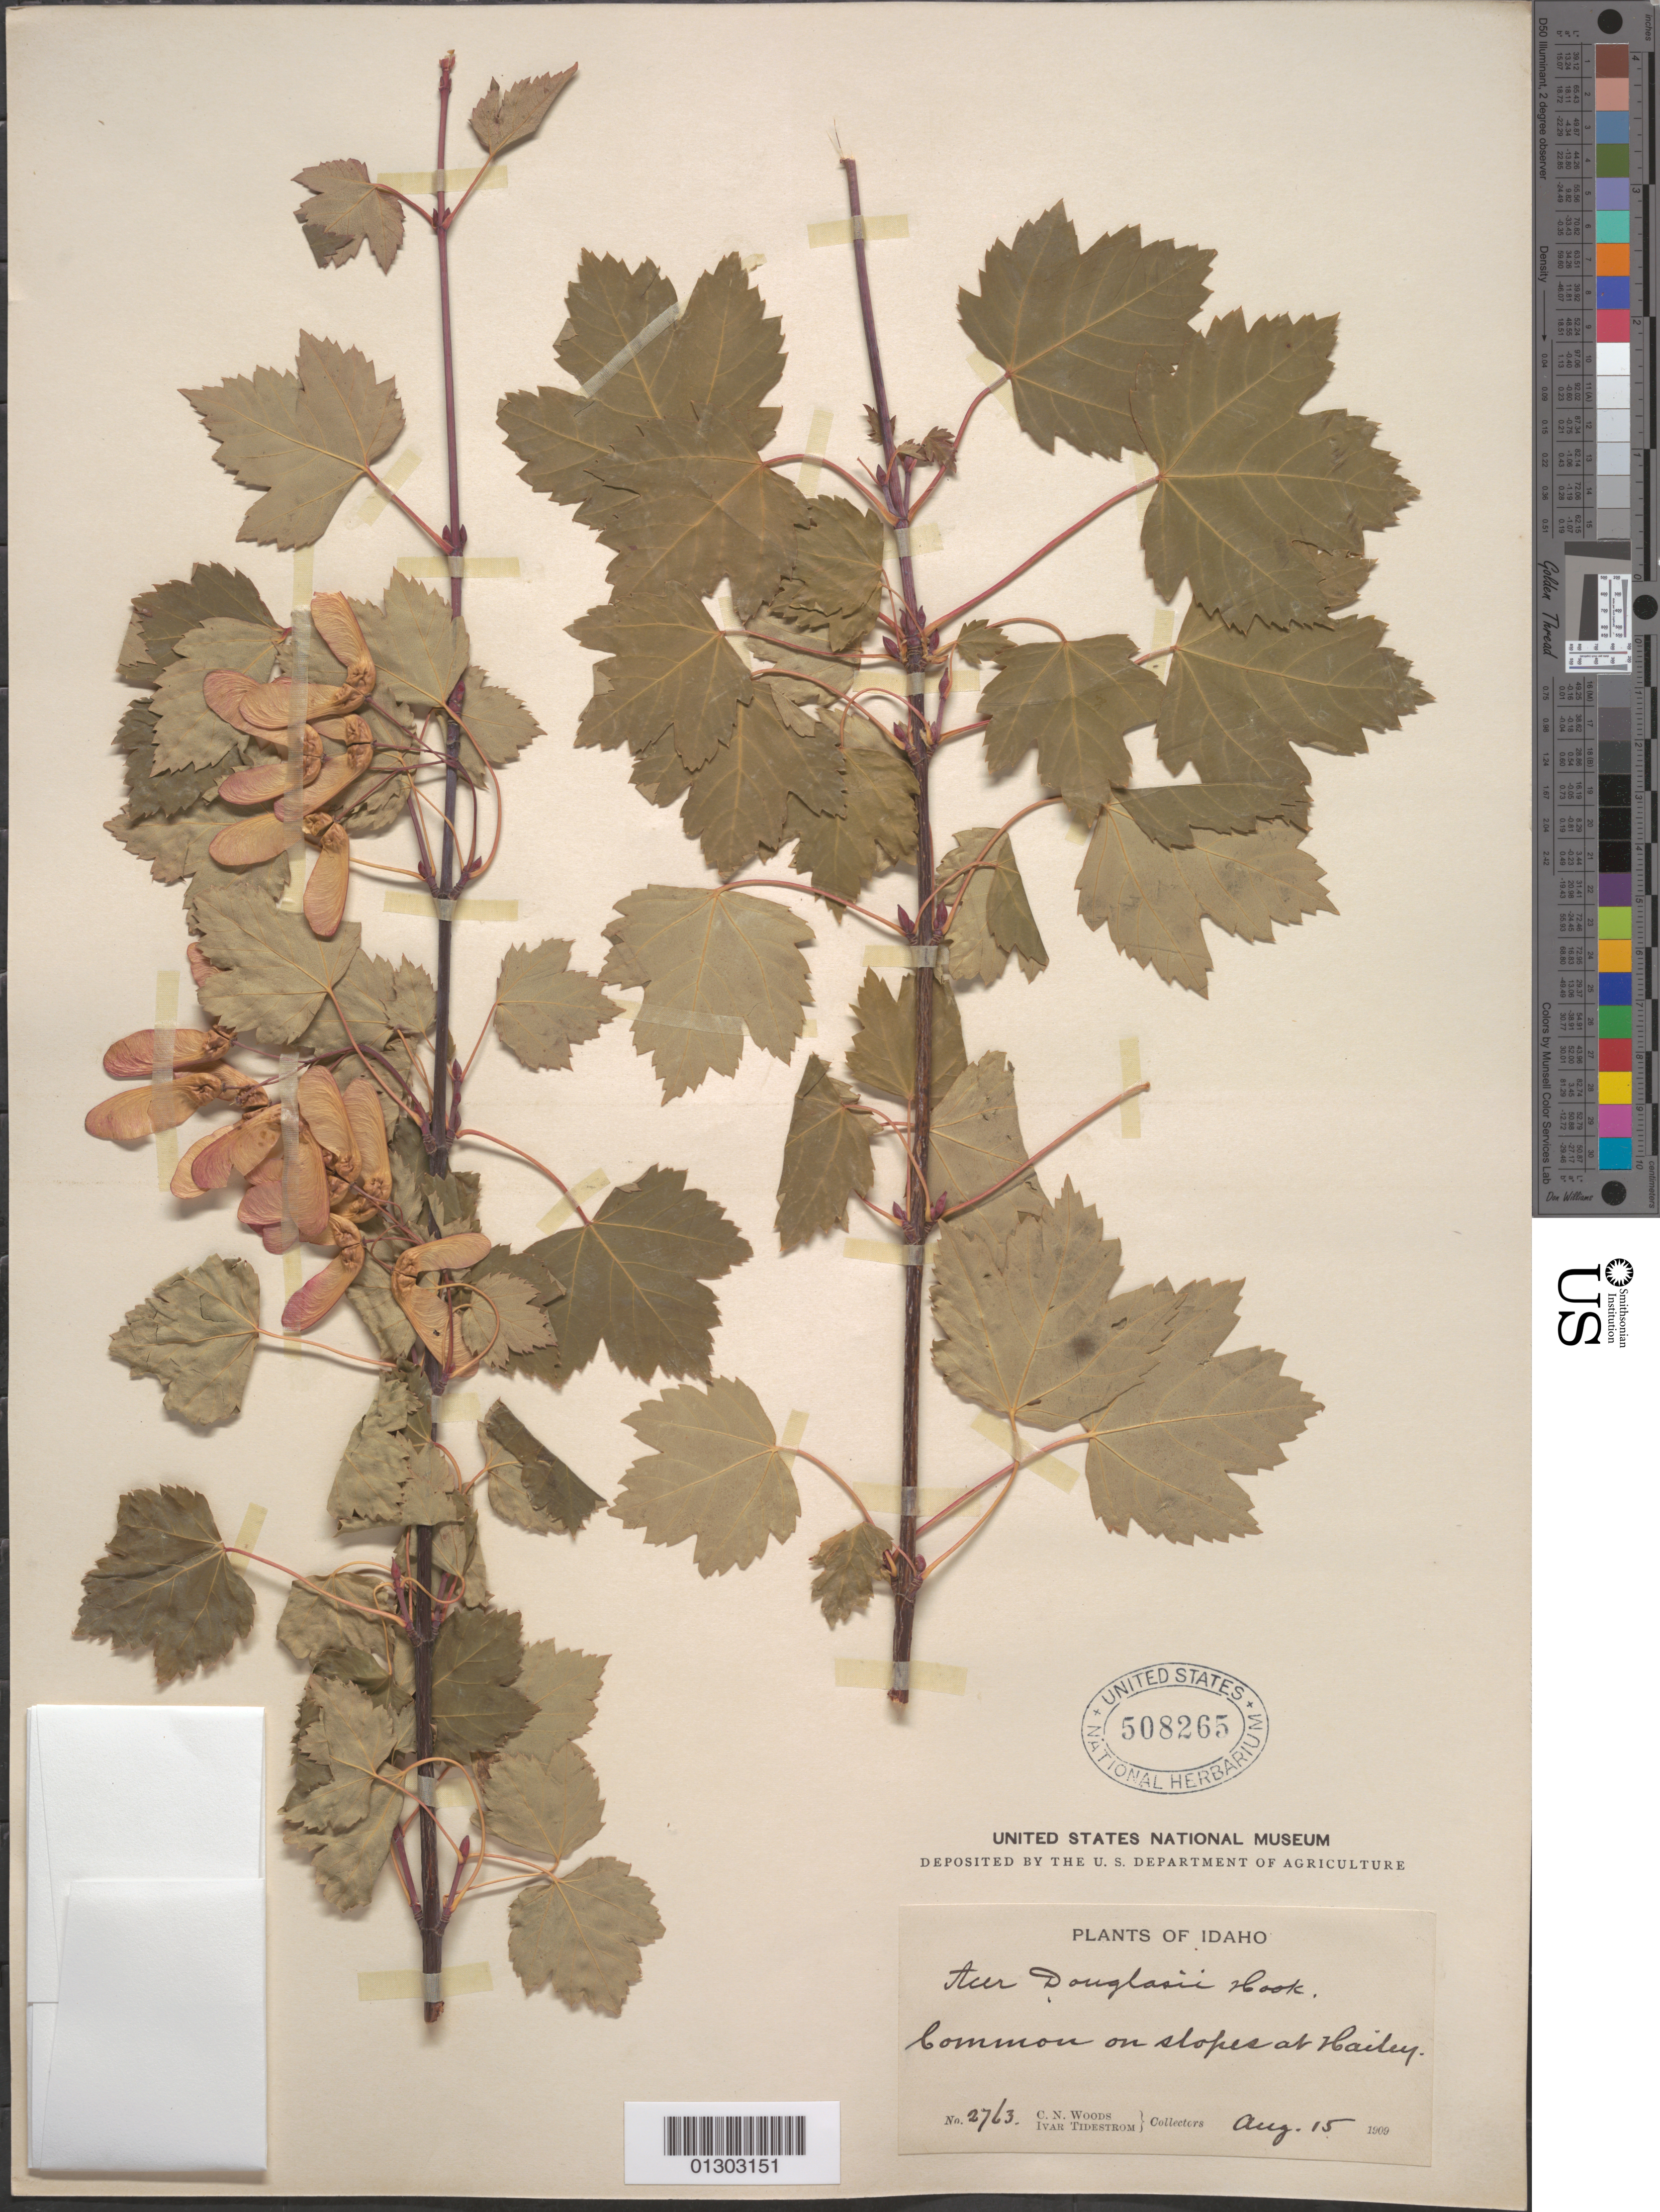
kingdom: Plantae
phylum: Tracheophyta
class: Magnoliopsida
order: Sapindales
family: Sapindaceae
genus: Acer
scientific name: Acer glabrum var. douglasii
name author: (Hook.) Dippel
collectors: C. Woods & I. F. Tidestrom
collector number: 2763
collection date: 1909-08-15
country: United States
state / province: Idaho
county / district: Blaine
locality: Hailey.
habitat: Common on slopes.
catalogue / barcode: US 508265